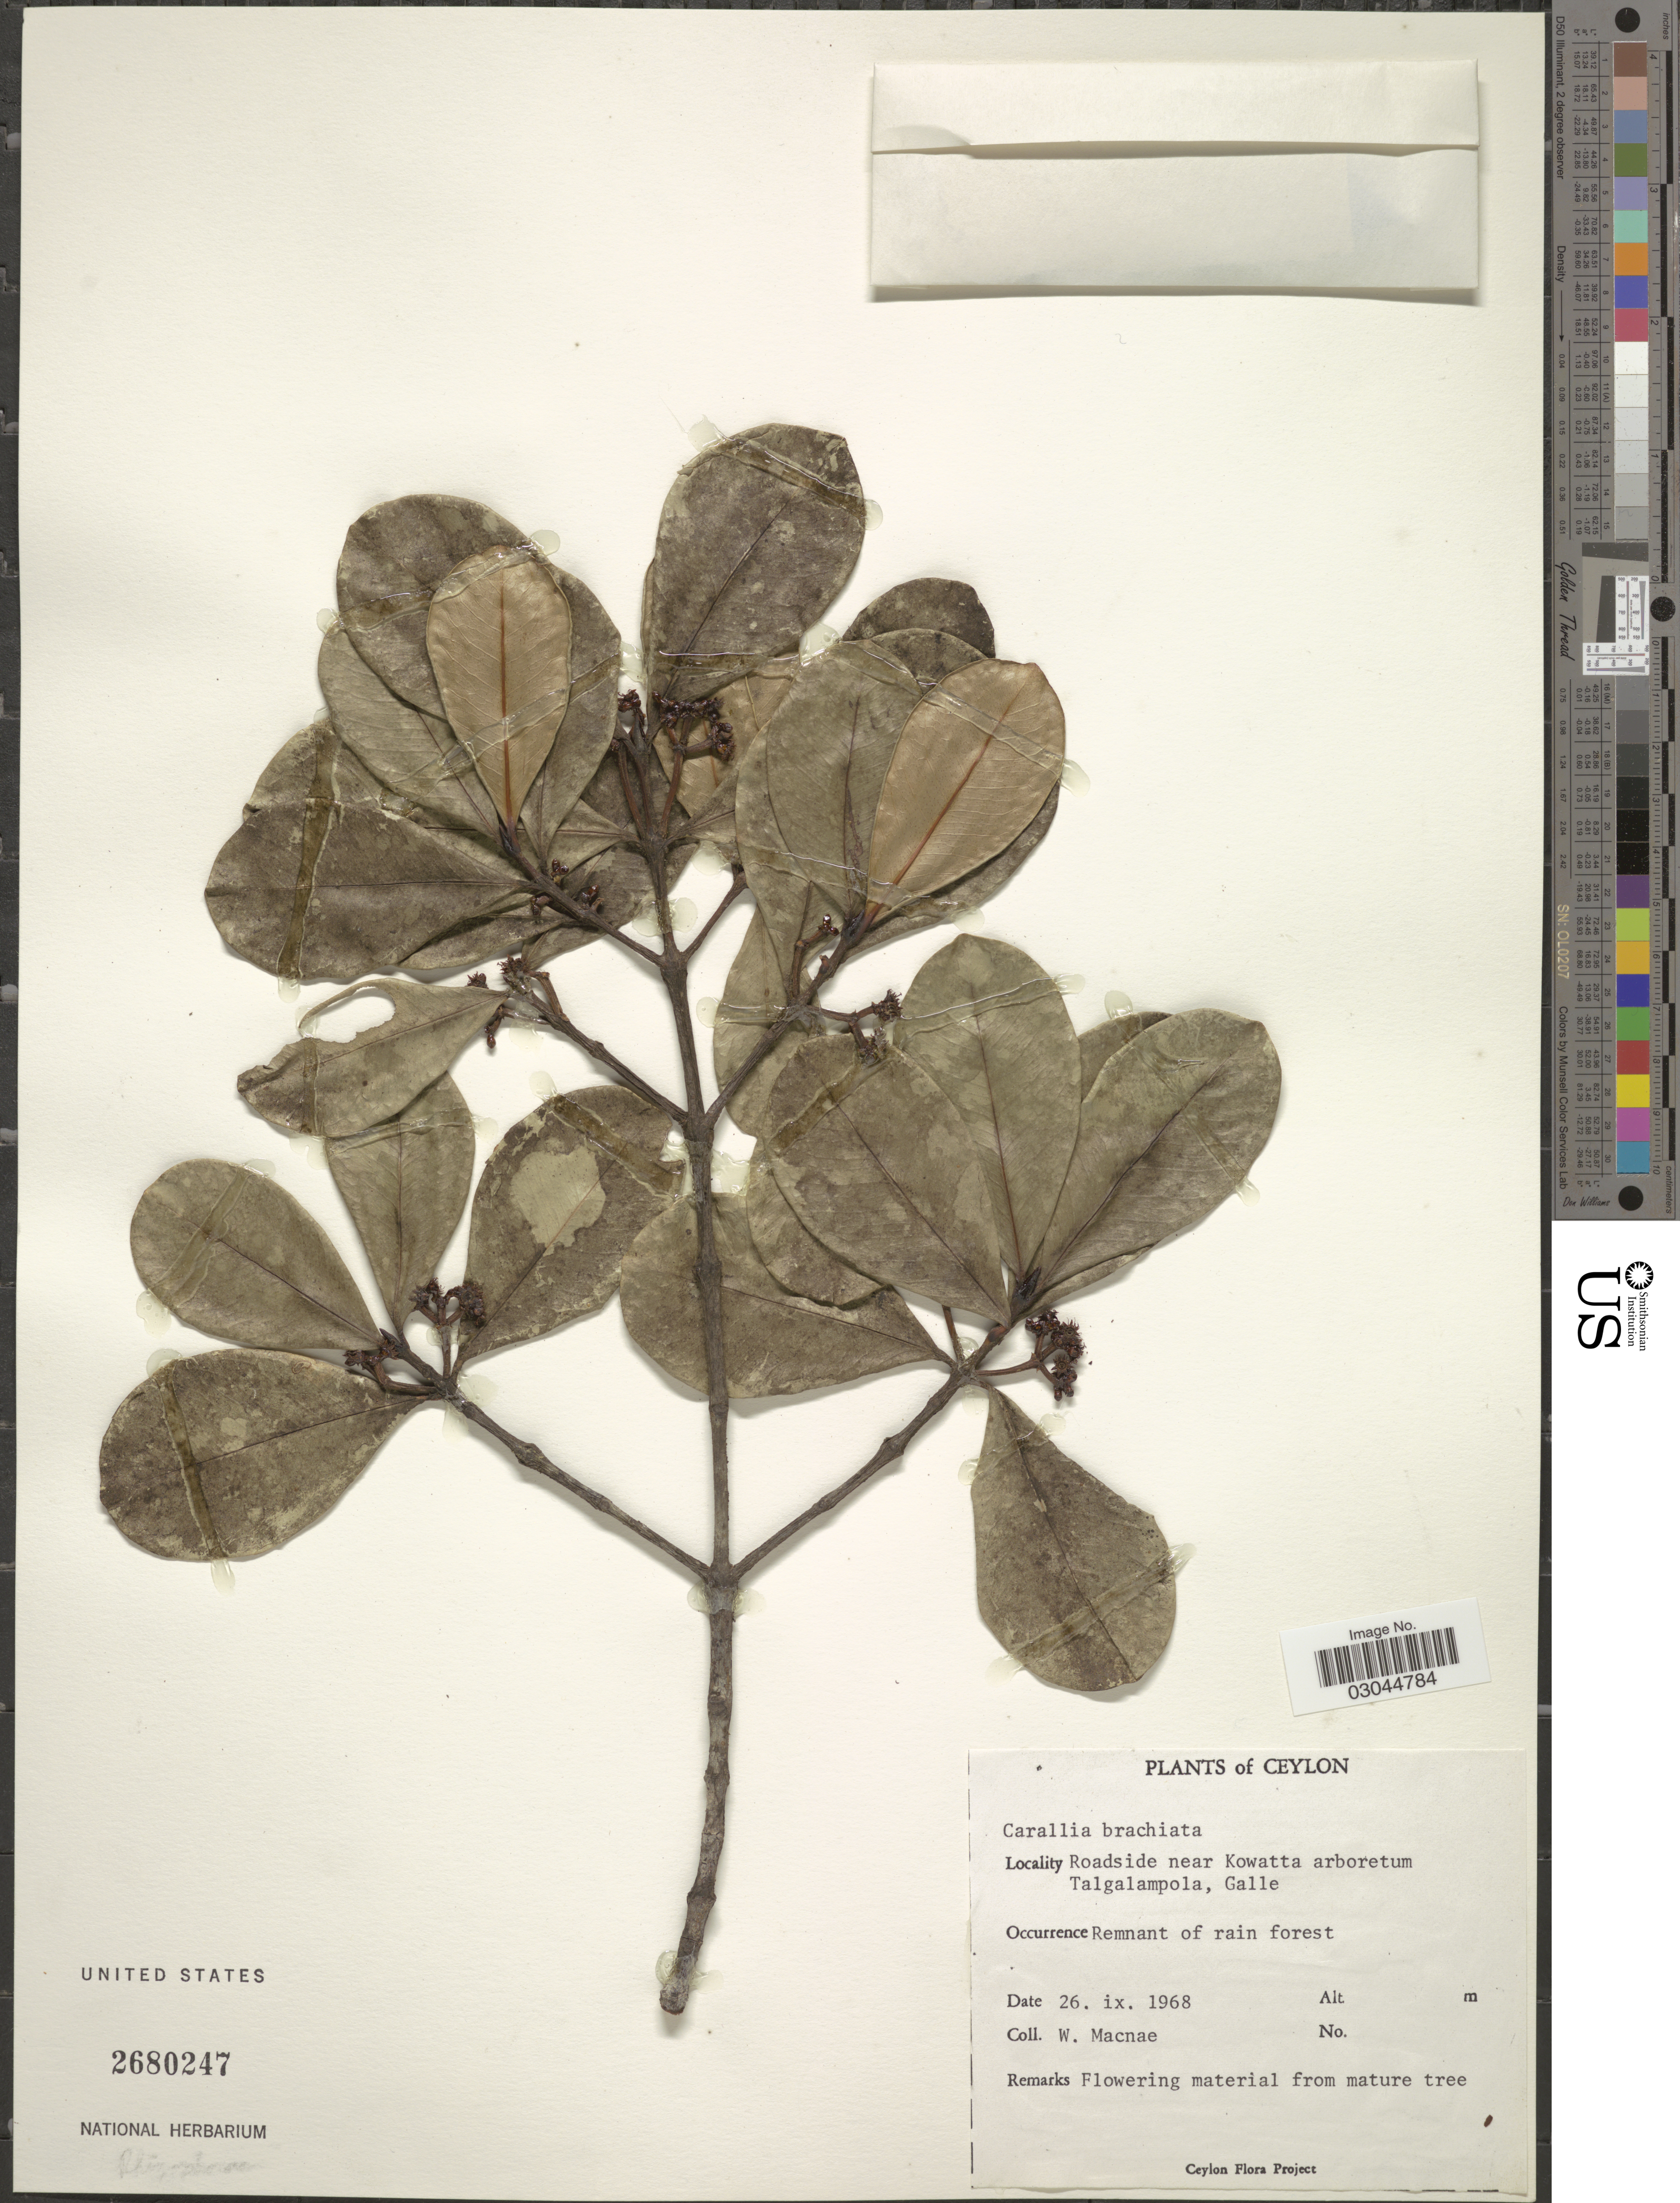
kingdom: Plantae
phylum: Tracheophyta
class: Magnoliopsida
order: Malpighiales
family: Rhizophoraceae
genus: Carallia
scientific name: Carallia brachiata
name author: (Lour.) Merr.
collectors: W. MacNae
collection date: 1968-09-26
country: Sri Lanka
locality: Ceylon. Roadside near Kowatta arboretum Talgalampola, Galle.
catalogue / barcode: US 2680247